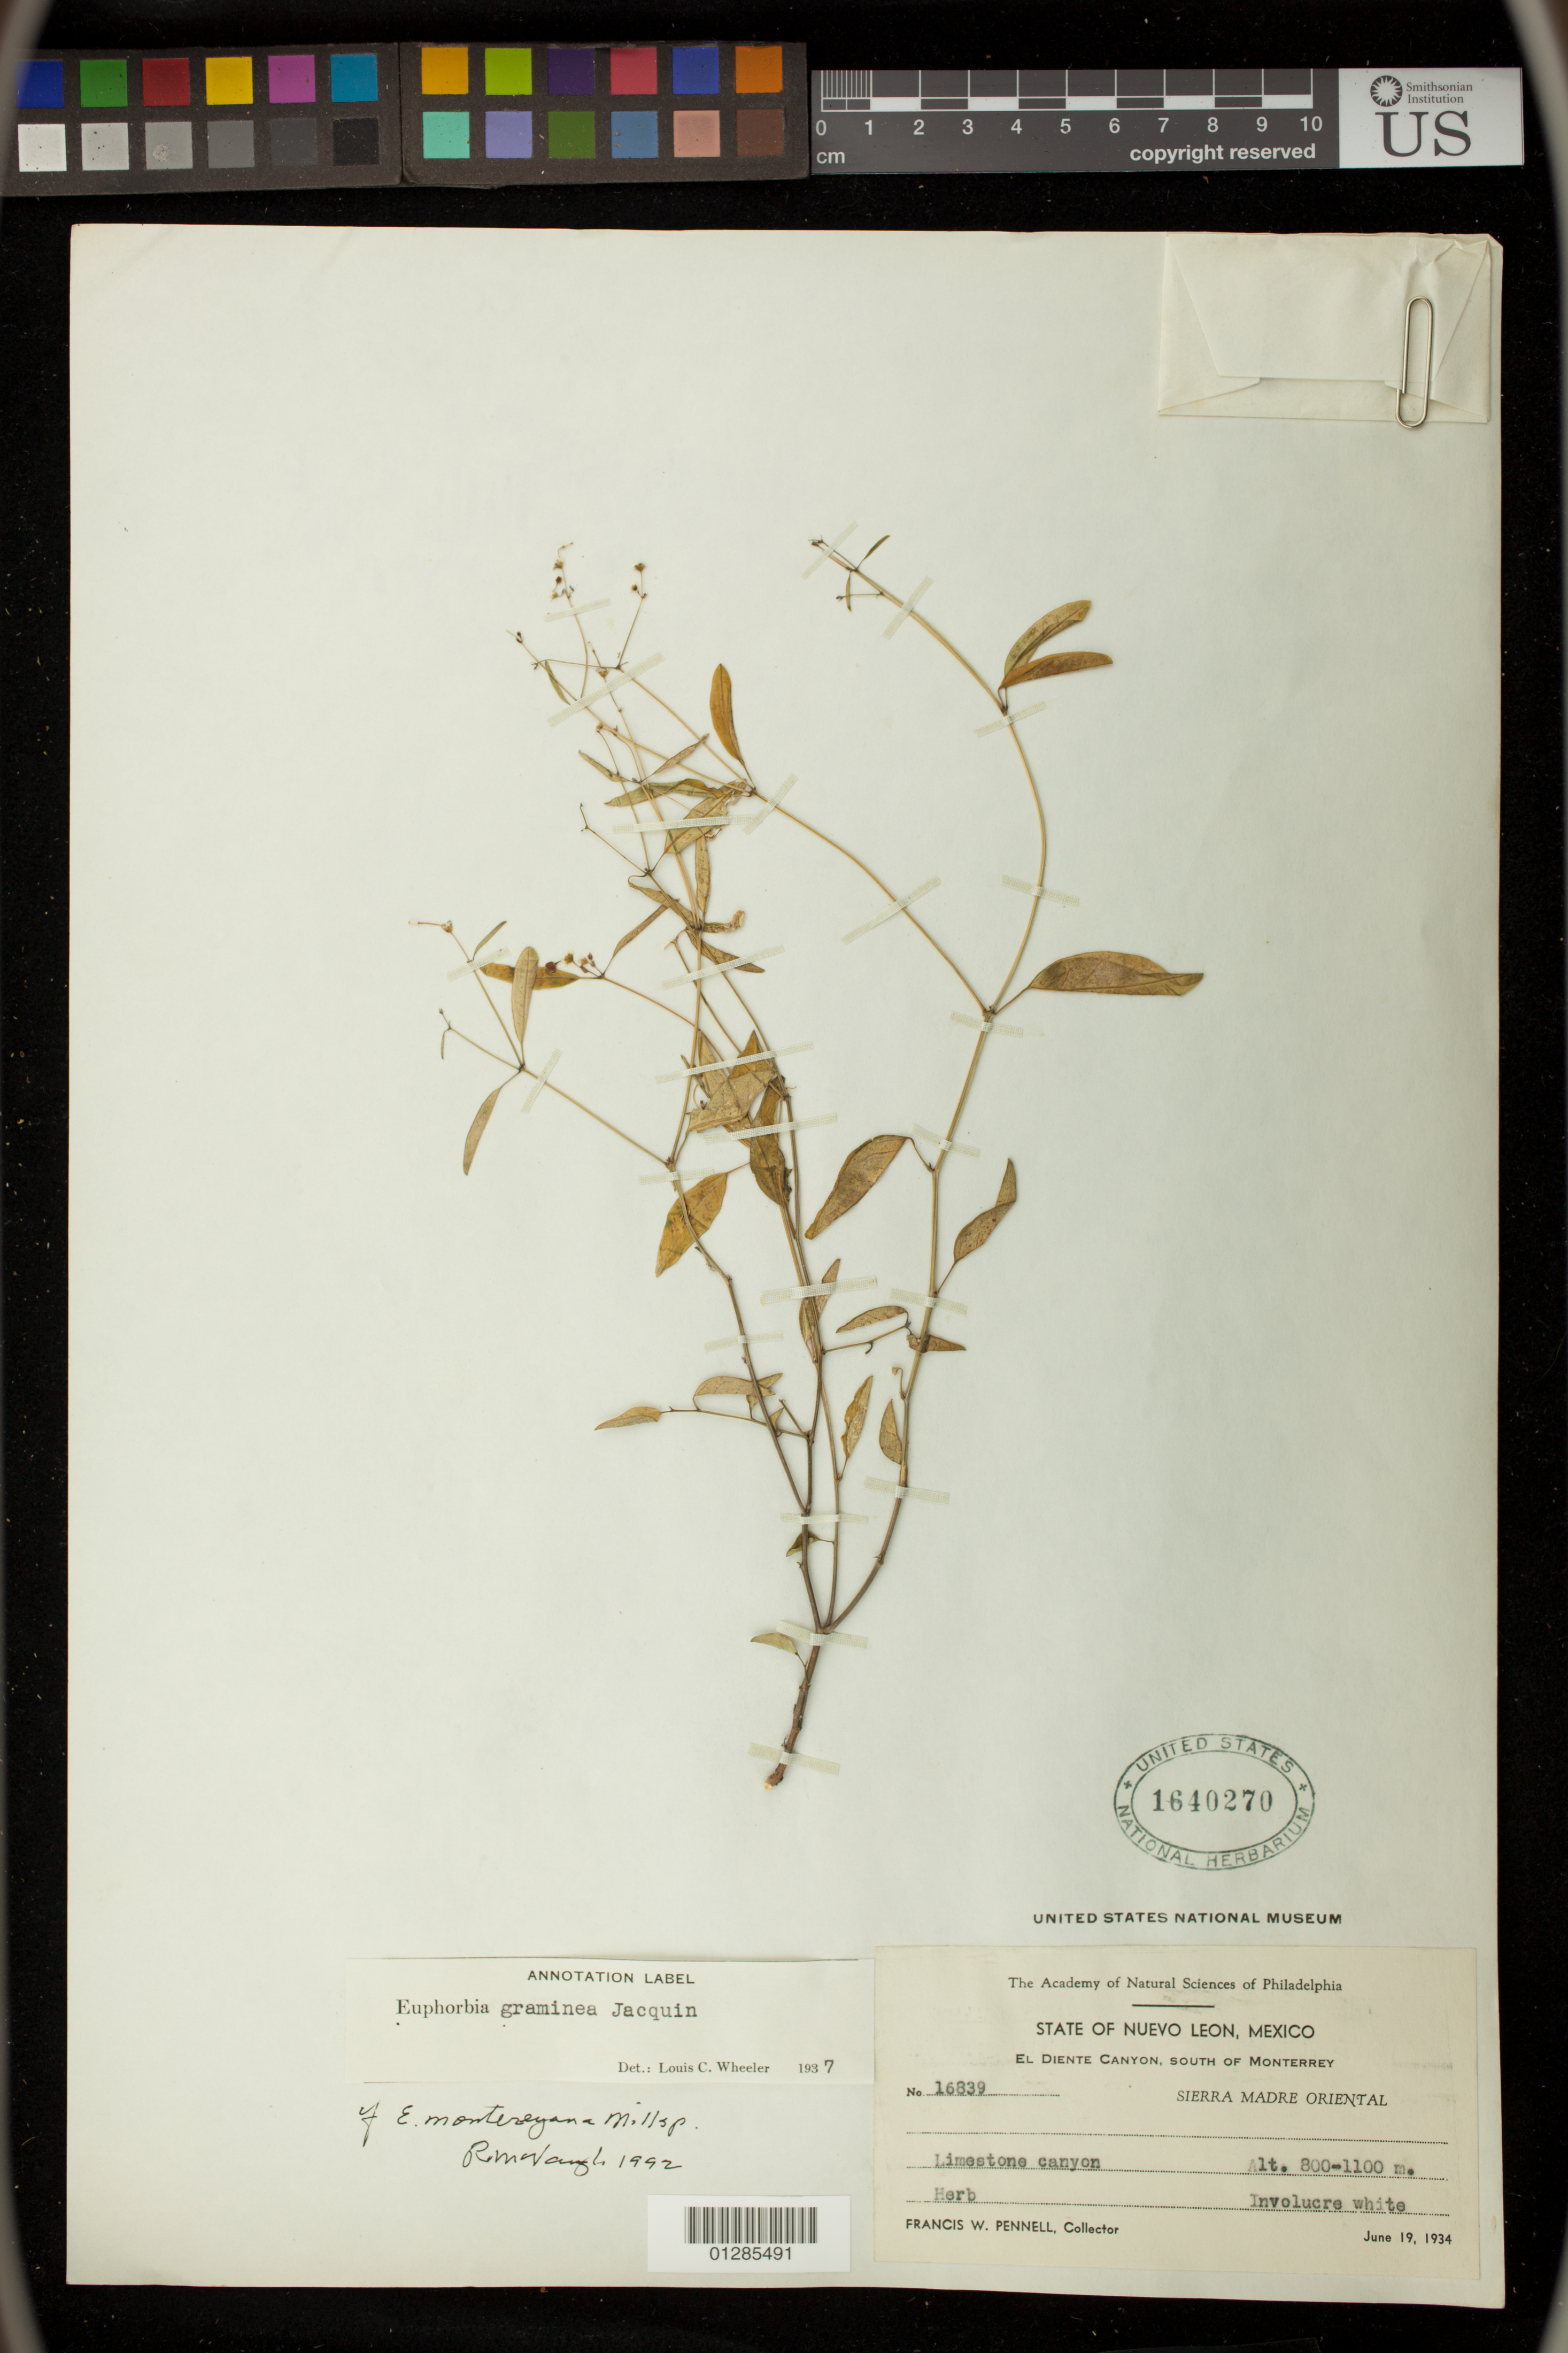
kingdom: Plantae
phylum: Tracheophyta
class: Magnoliopsida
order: Malpighiales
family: Euphorbiaceae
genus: Euphorbia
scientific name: Euphorbia graminea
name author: Jacq.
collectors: F. W. Pennell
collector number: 16839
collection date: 1934-06-19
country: Mexico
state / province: Nuevo Leon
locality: El Diente Canyon, south of Monterrey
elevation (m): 800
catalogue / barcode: US 1640270